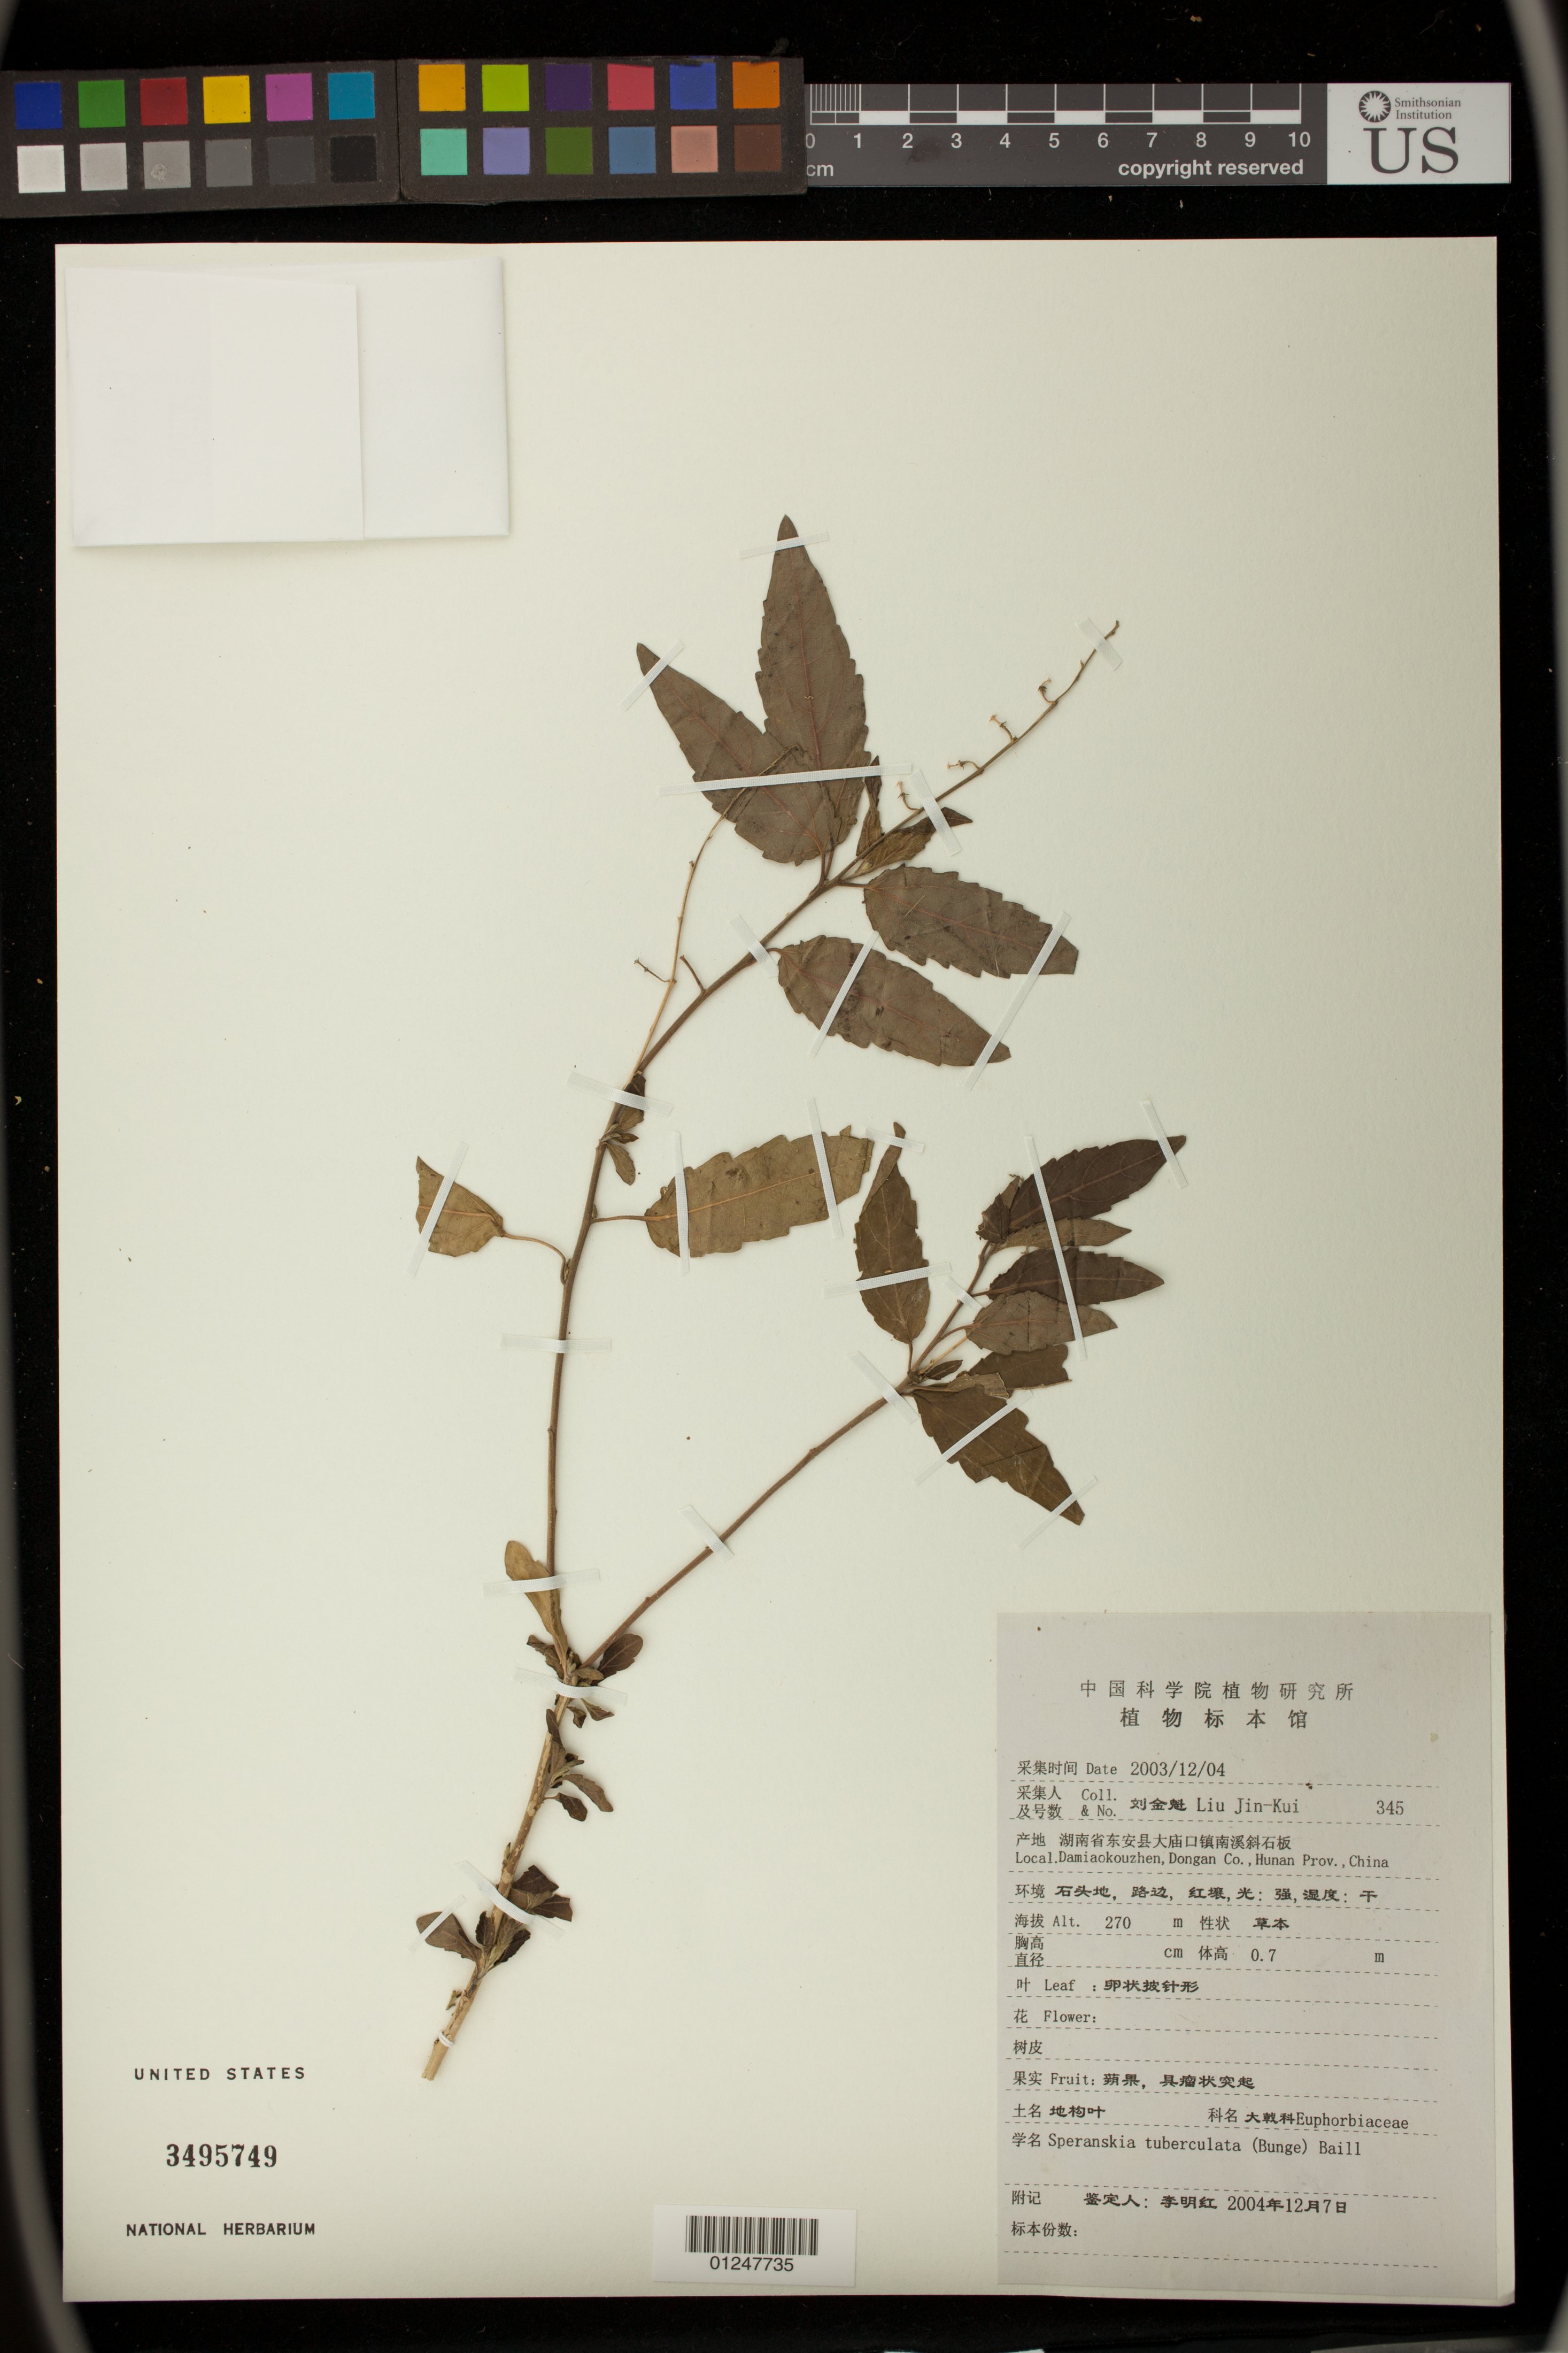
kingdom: Plantae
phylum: Tracheophyta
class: Magnoliopsida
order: Malpighiales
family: Euphorbiaceae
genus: Speranskia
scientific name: Speranskia tuberculata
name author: (Bunge) Baill.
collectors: J. K. Liu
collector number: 345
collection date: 2003-12-04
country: China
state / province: Hunan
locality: Damiaokouzhen, Dongan Co.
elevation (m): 270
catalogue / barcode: US 3495749